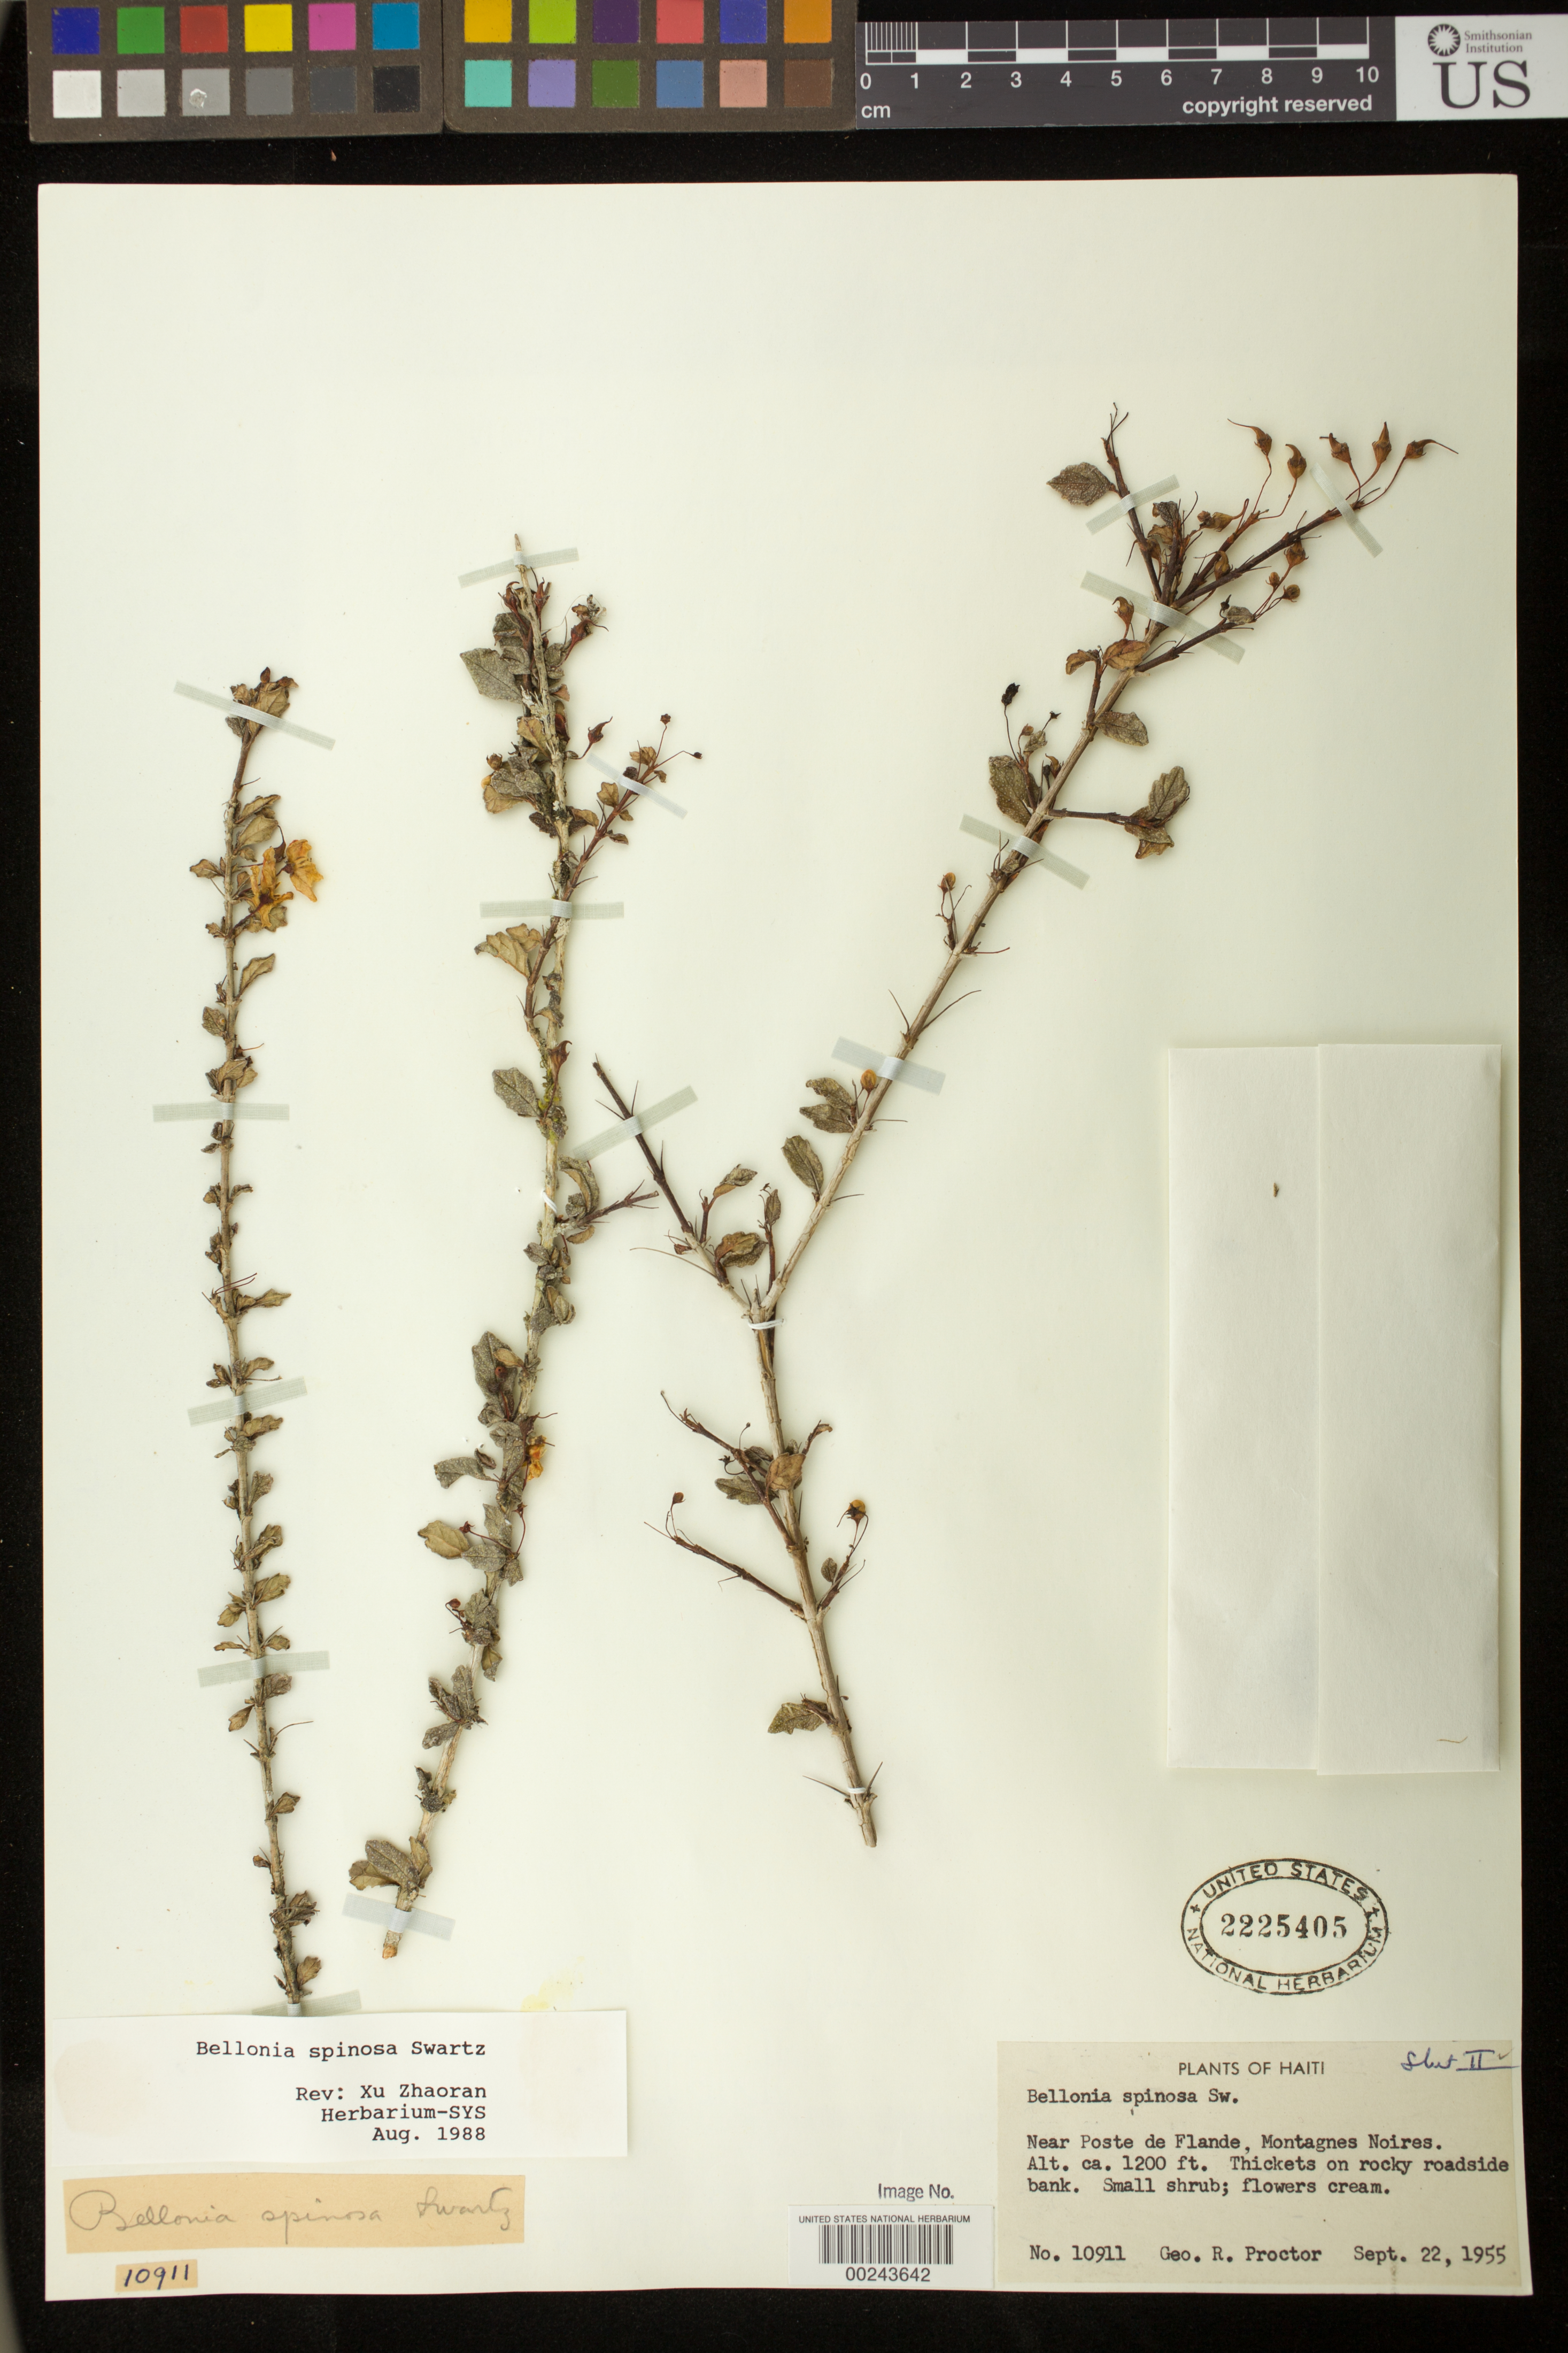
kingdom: Plantae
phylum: Tracheophyta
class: Magnoliopsida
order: Lamiales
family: Gesneriaceae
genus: Bellonia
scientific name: Bellonia spinosa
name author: Sw.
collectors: G. R. Proctor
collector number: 10911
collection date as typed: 22 Sep 1955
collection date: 1955-09-22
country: Haiti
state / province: Ouest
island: Hispaniola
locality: near Poste de Flande, Montagnes Noires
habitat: Thickets on rocky roadside bank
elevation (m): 366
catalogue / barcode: US 2225405